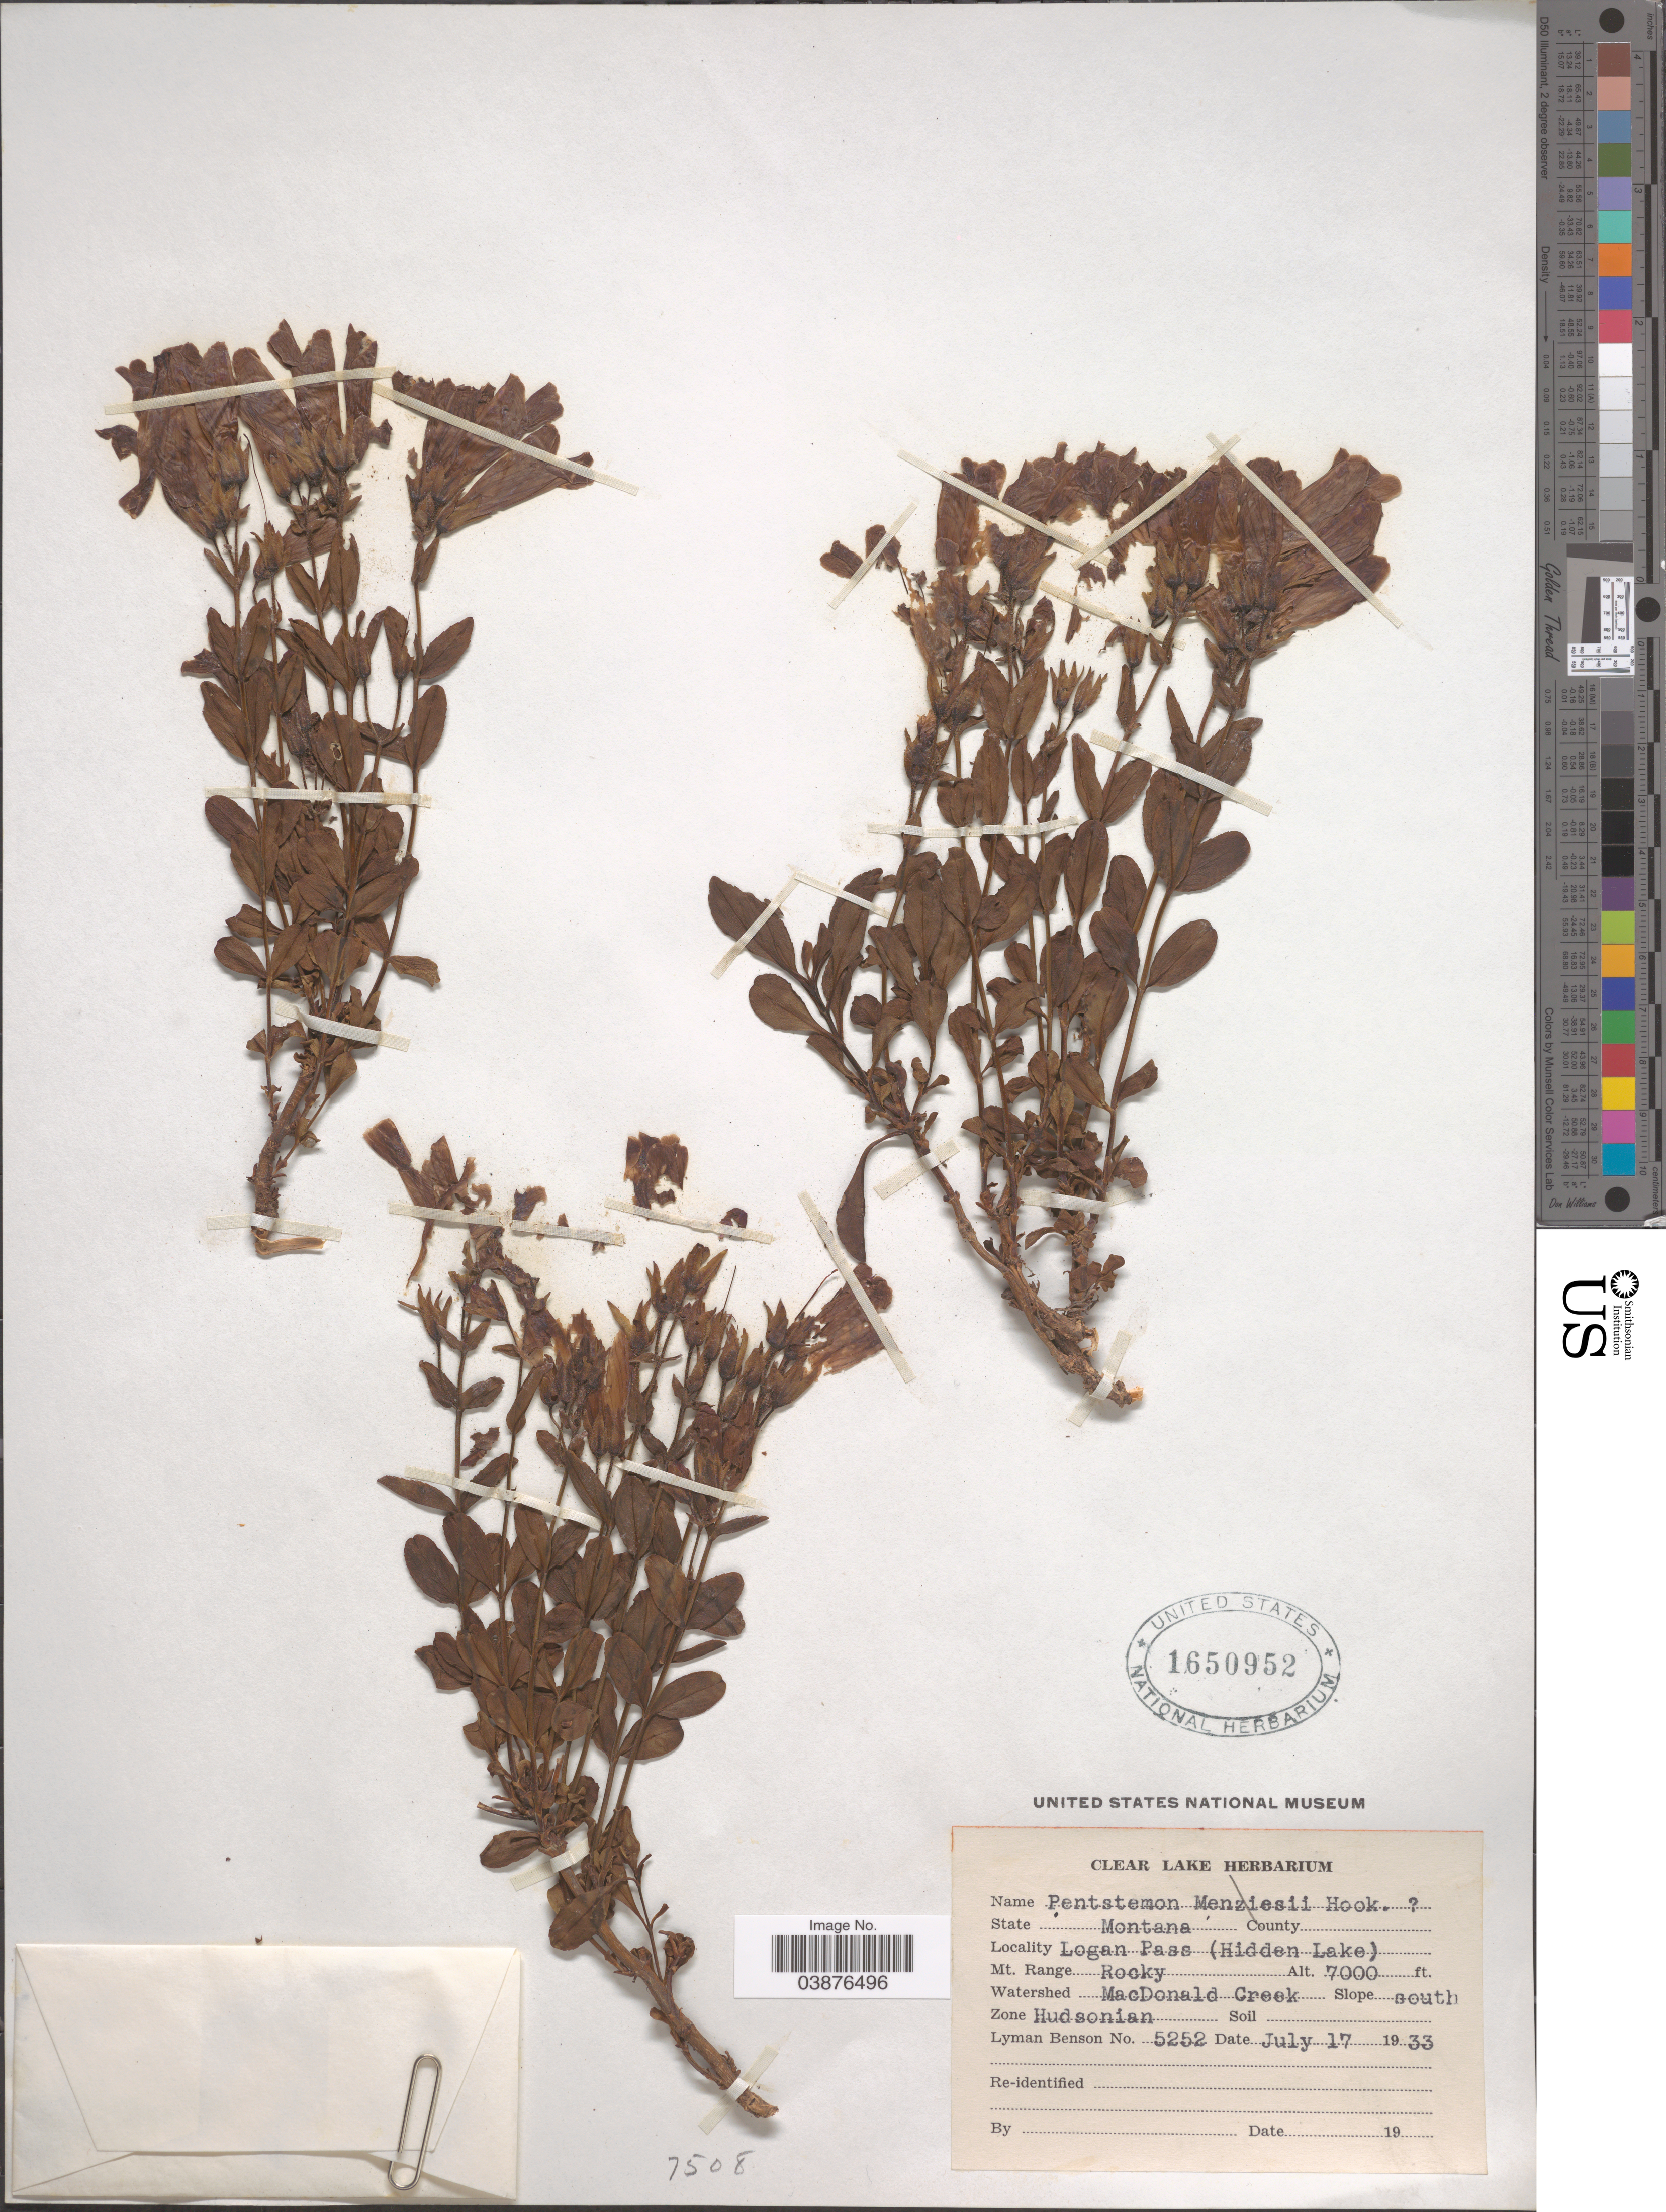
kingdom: Plantae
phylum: Tracheophyta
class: Magnoliopsida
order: Lamiales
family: Plantaginaceae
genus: Penstemon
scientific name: Penstemon menziesii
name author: Hook.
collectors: L. D. Benson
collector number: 5252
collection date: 1933-07-17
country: United States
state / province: Montana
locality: Logan Pass (Hidden Lake). Mt. Range Rocky. Watershed MacDonald Creek. Slope south. Zone Hudsonian.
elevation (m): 2134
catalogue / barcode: US 1650952